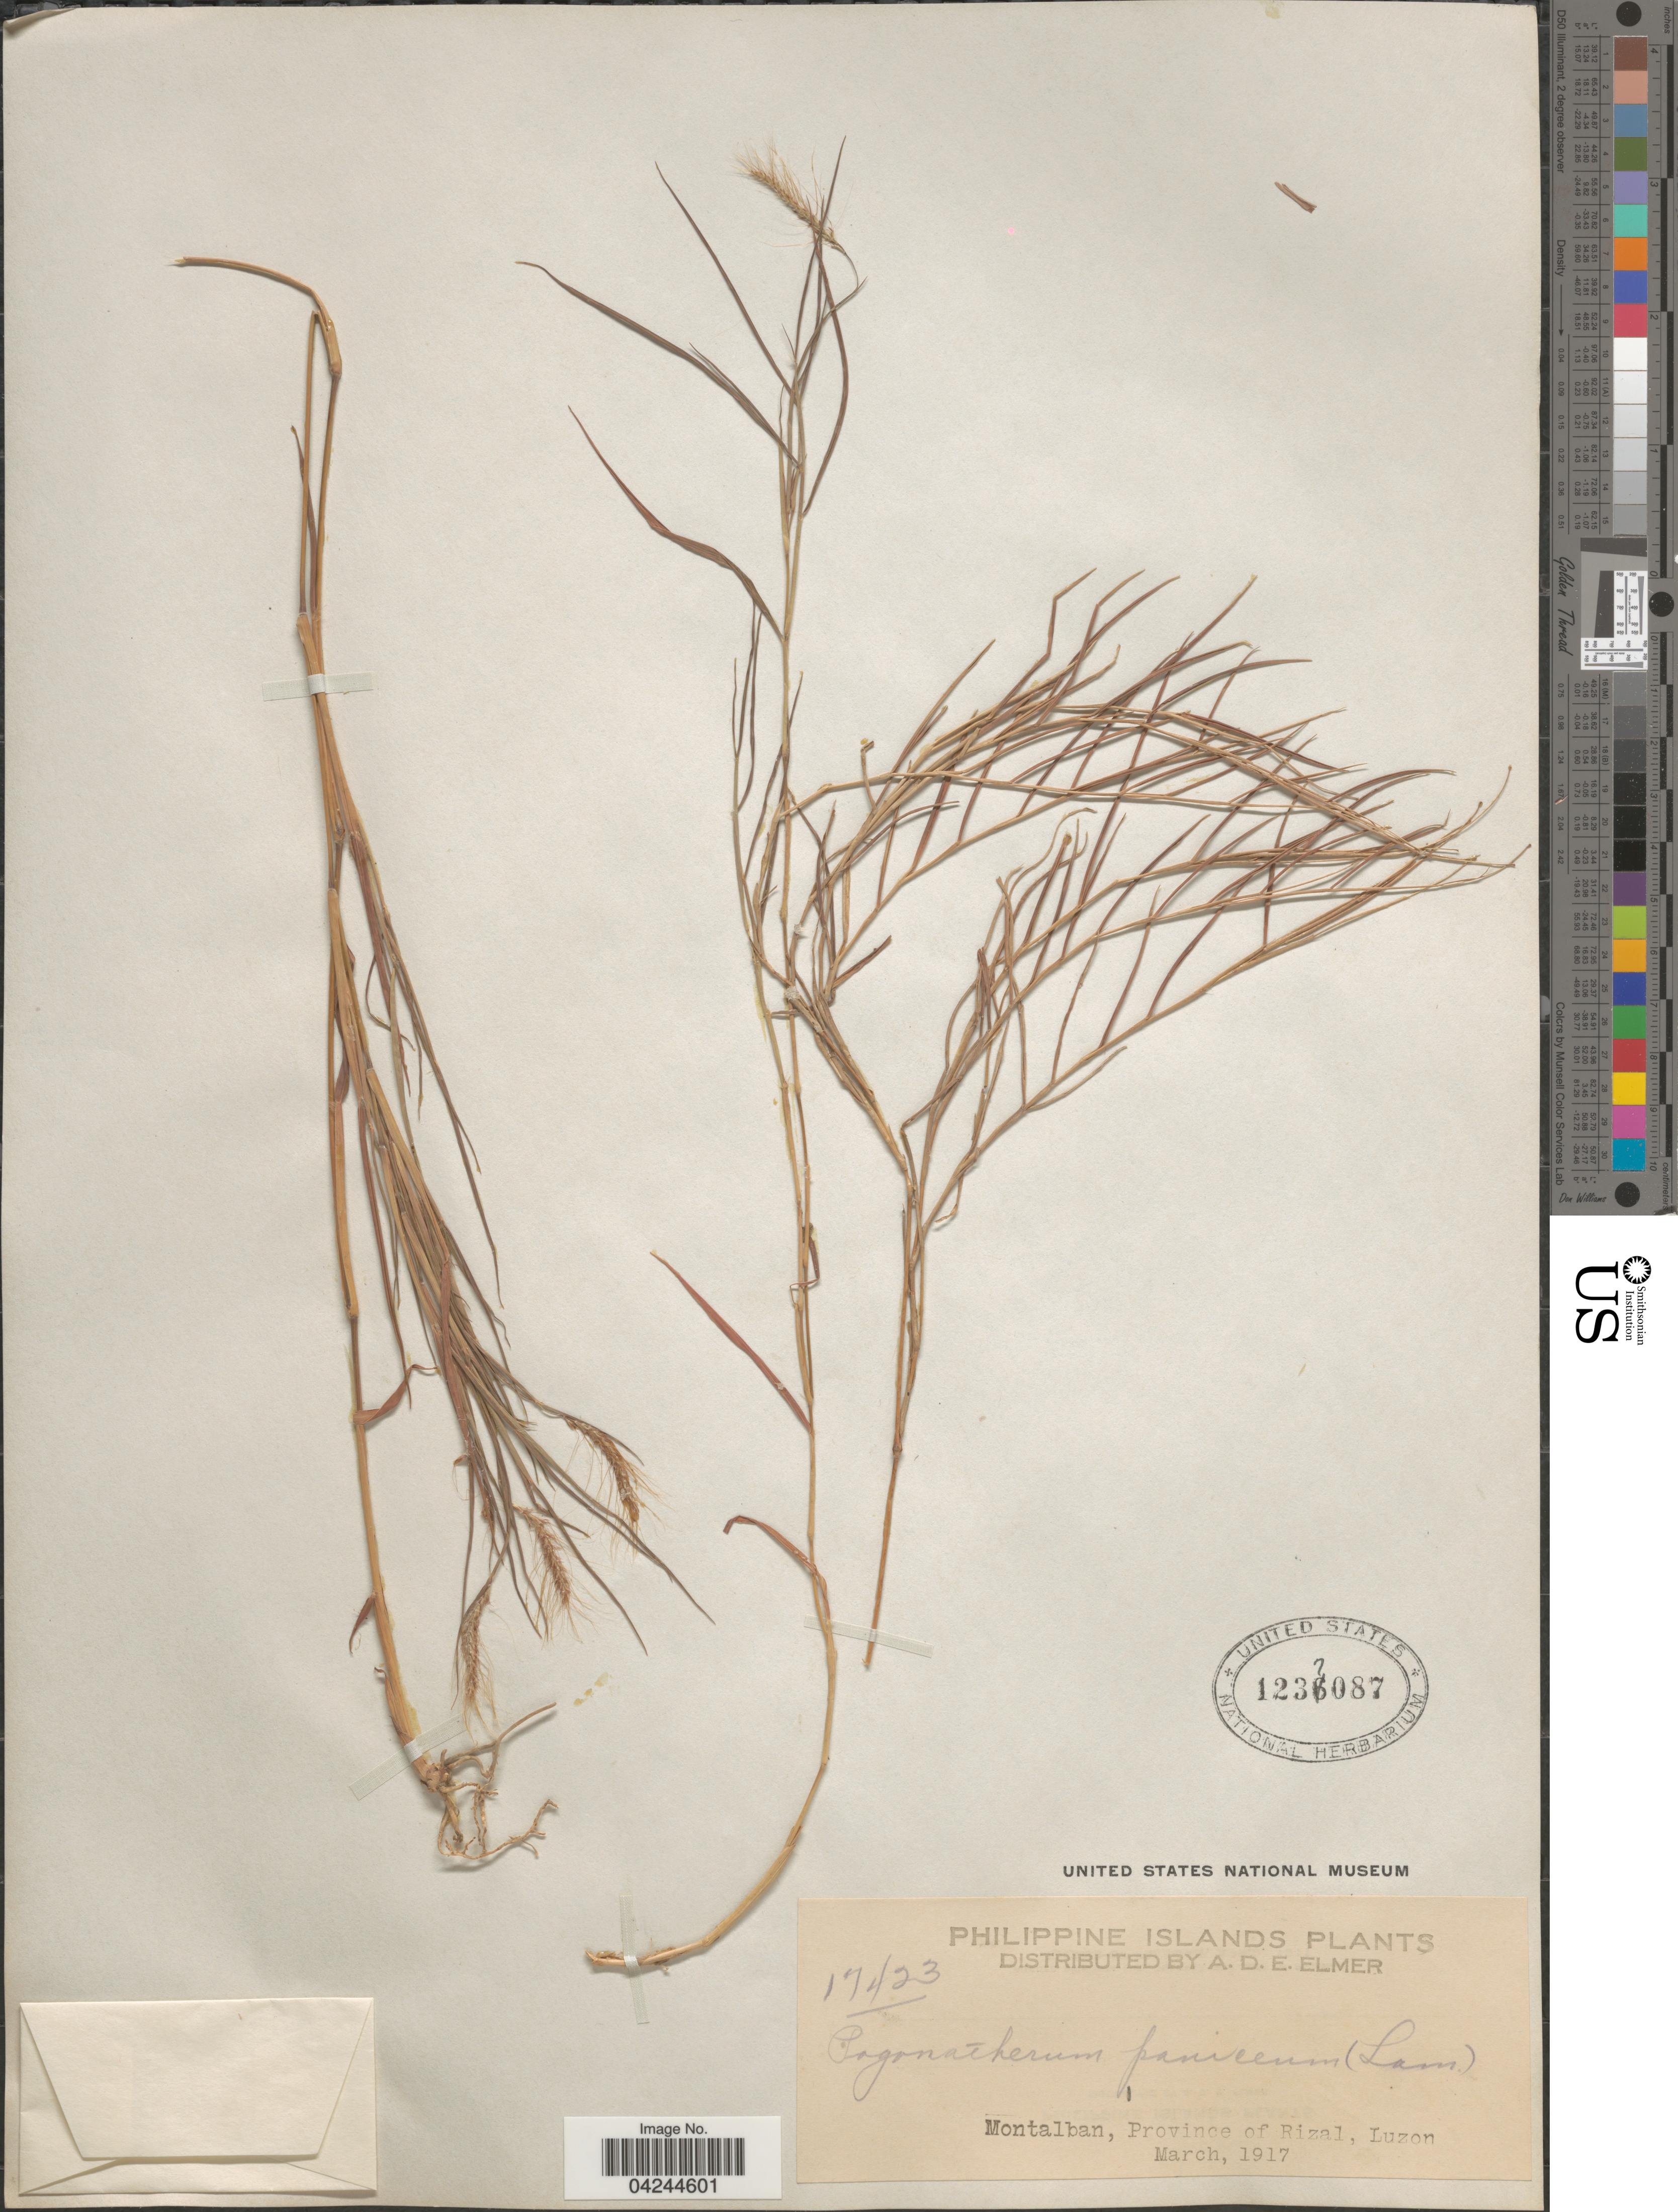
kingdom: Plantae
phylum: Tracheophyta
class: Liliopsida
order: Poales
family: Poaceae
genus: Pogonatherum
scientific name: Pogonatherum crinitum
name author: (Thunb.) Kunth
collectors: A. D. E. Elmer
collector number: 17423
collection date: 1917-03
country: Philippines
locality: Philippine Islands. Montalban, Province of Rizal.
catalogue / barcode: US 1237087